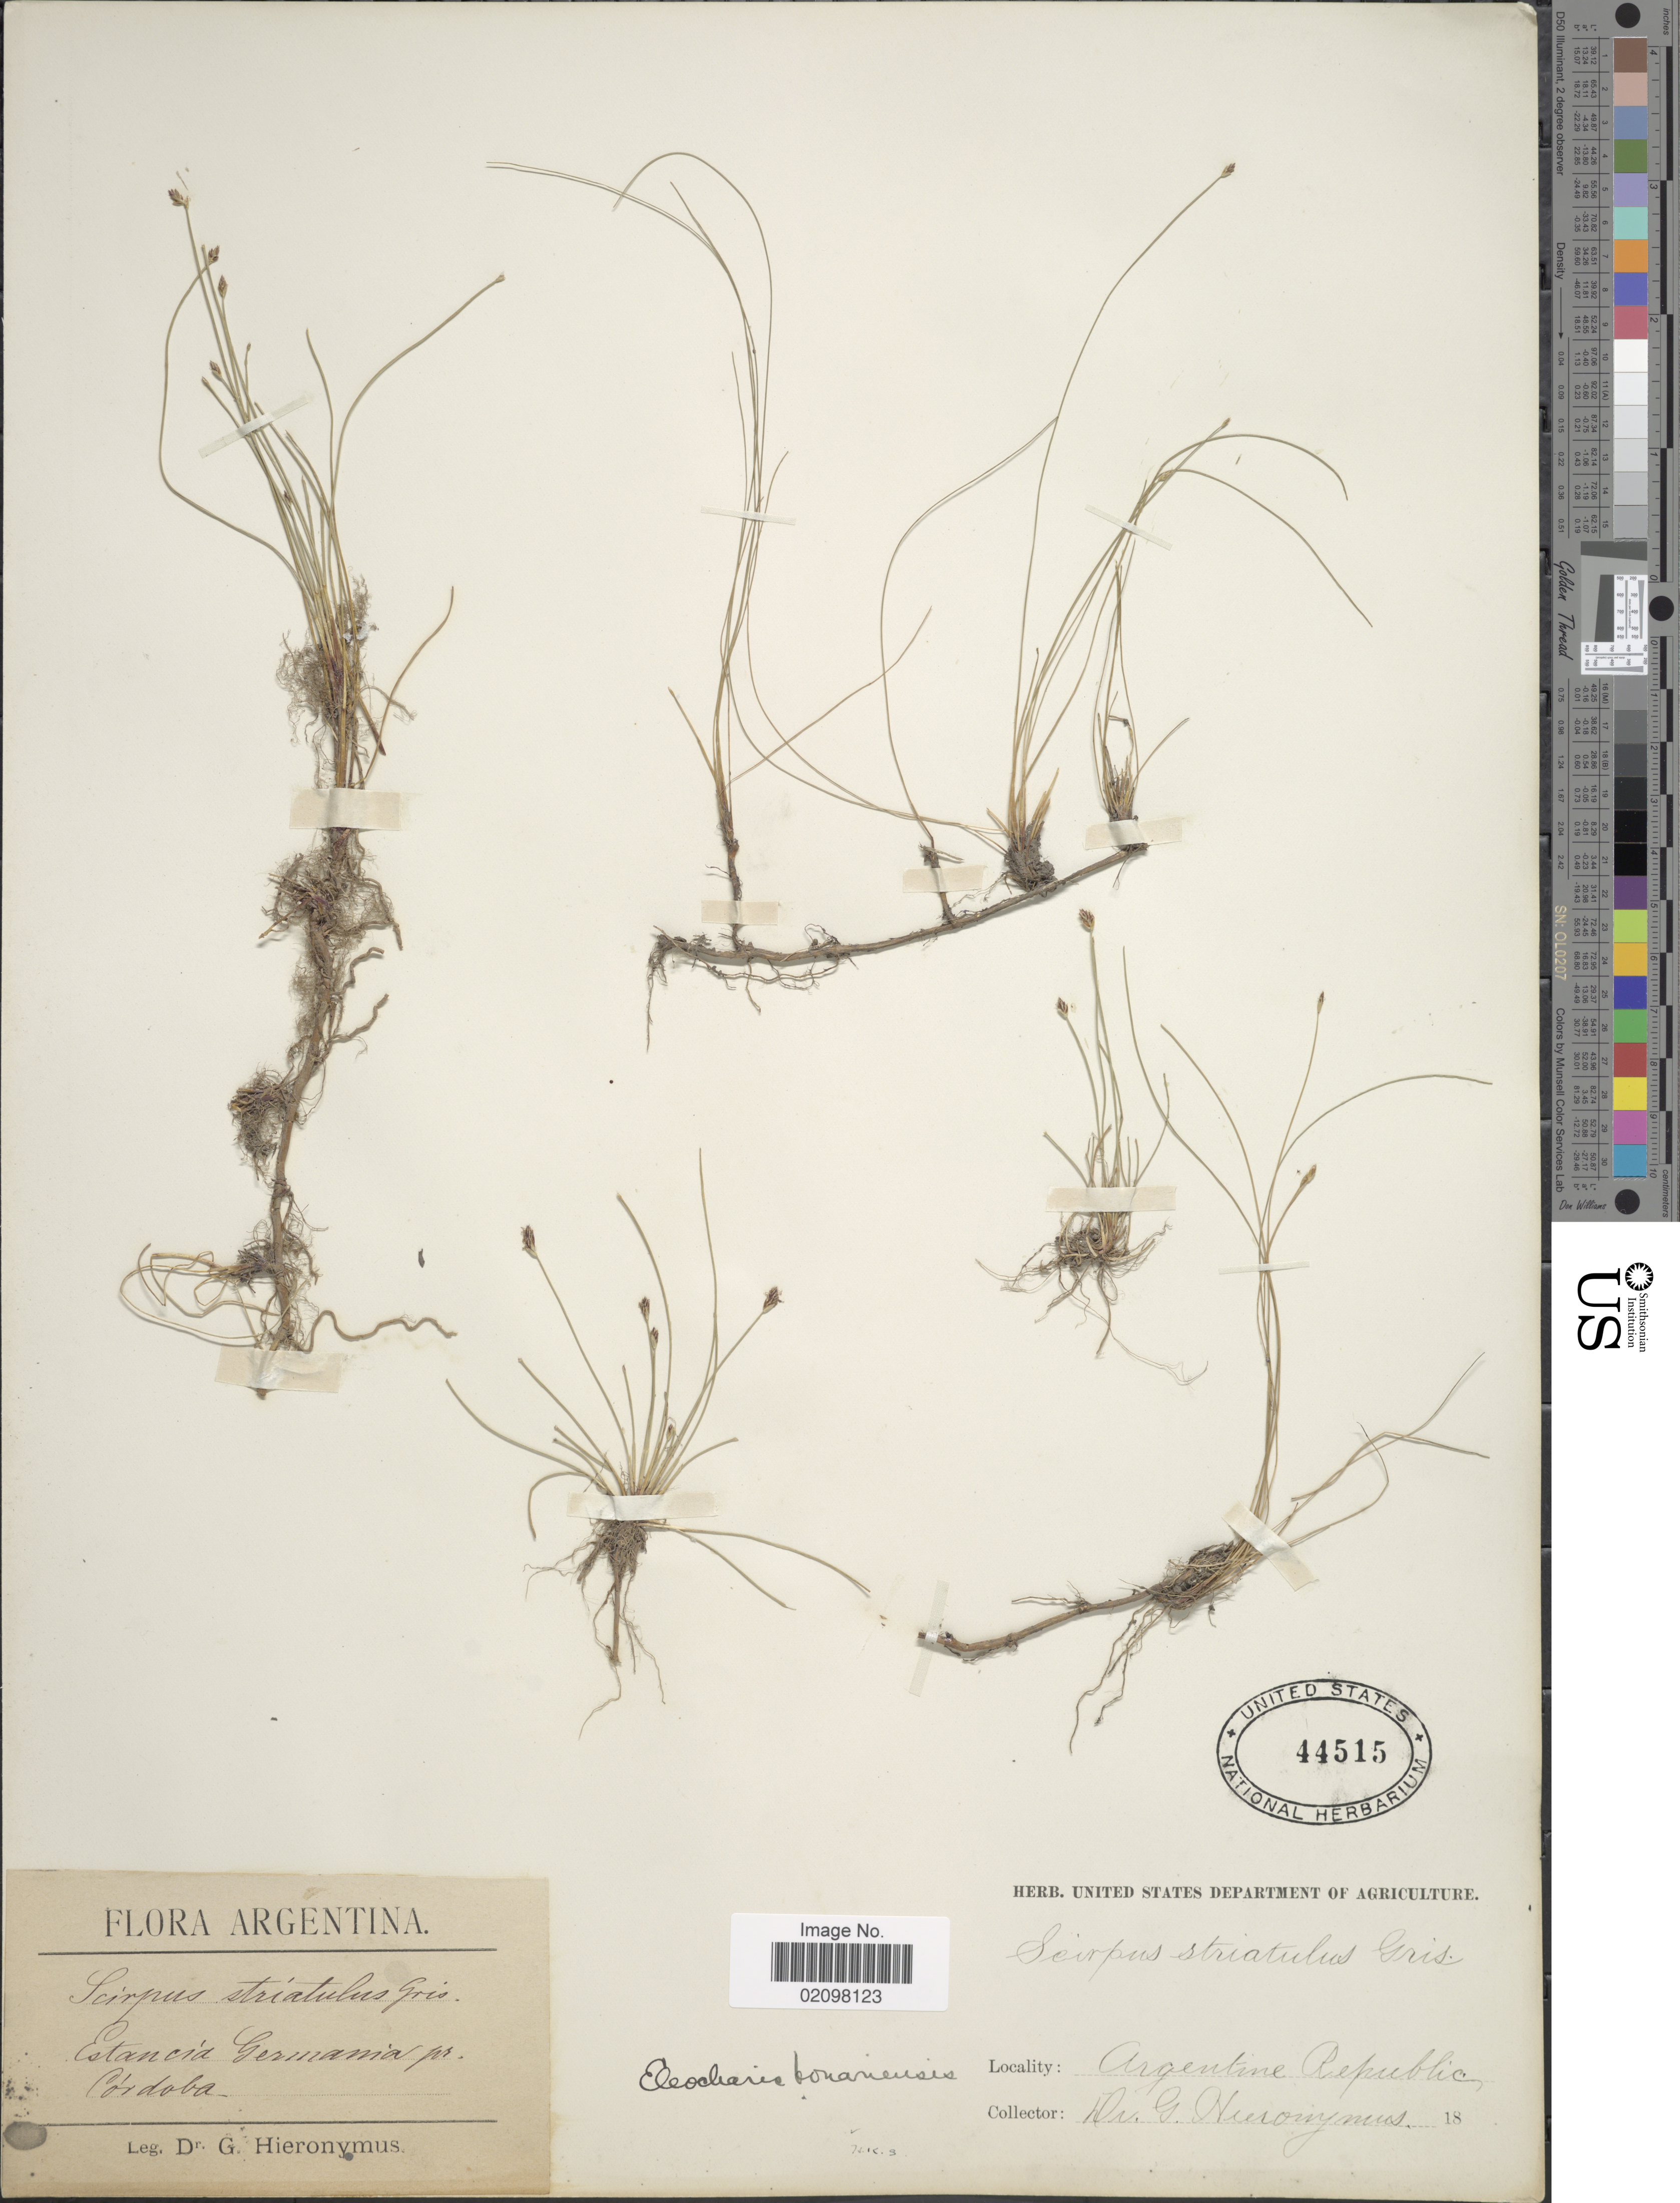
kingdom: Plantae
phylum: Tracheophyta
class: Liliopsida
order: Poales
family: Cyperaceae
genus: Eleocharis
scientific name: Eleocharis bonariensis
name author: Nees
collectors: G. H. Hieronymus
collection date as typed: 18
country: Argentina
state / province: Cordoba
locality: Estancia Germania.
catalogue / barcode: US 44515